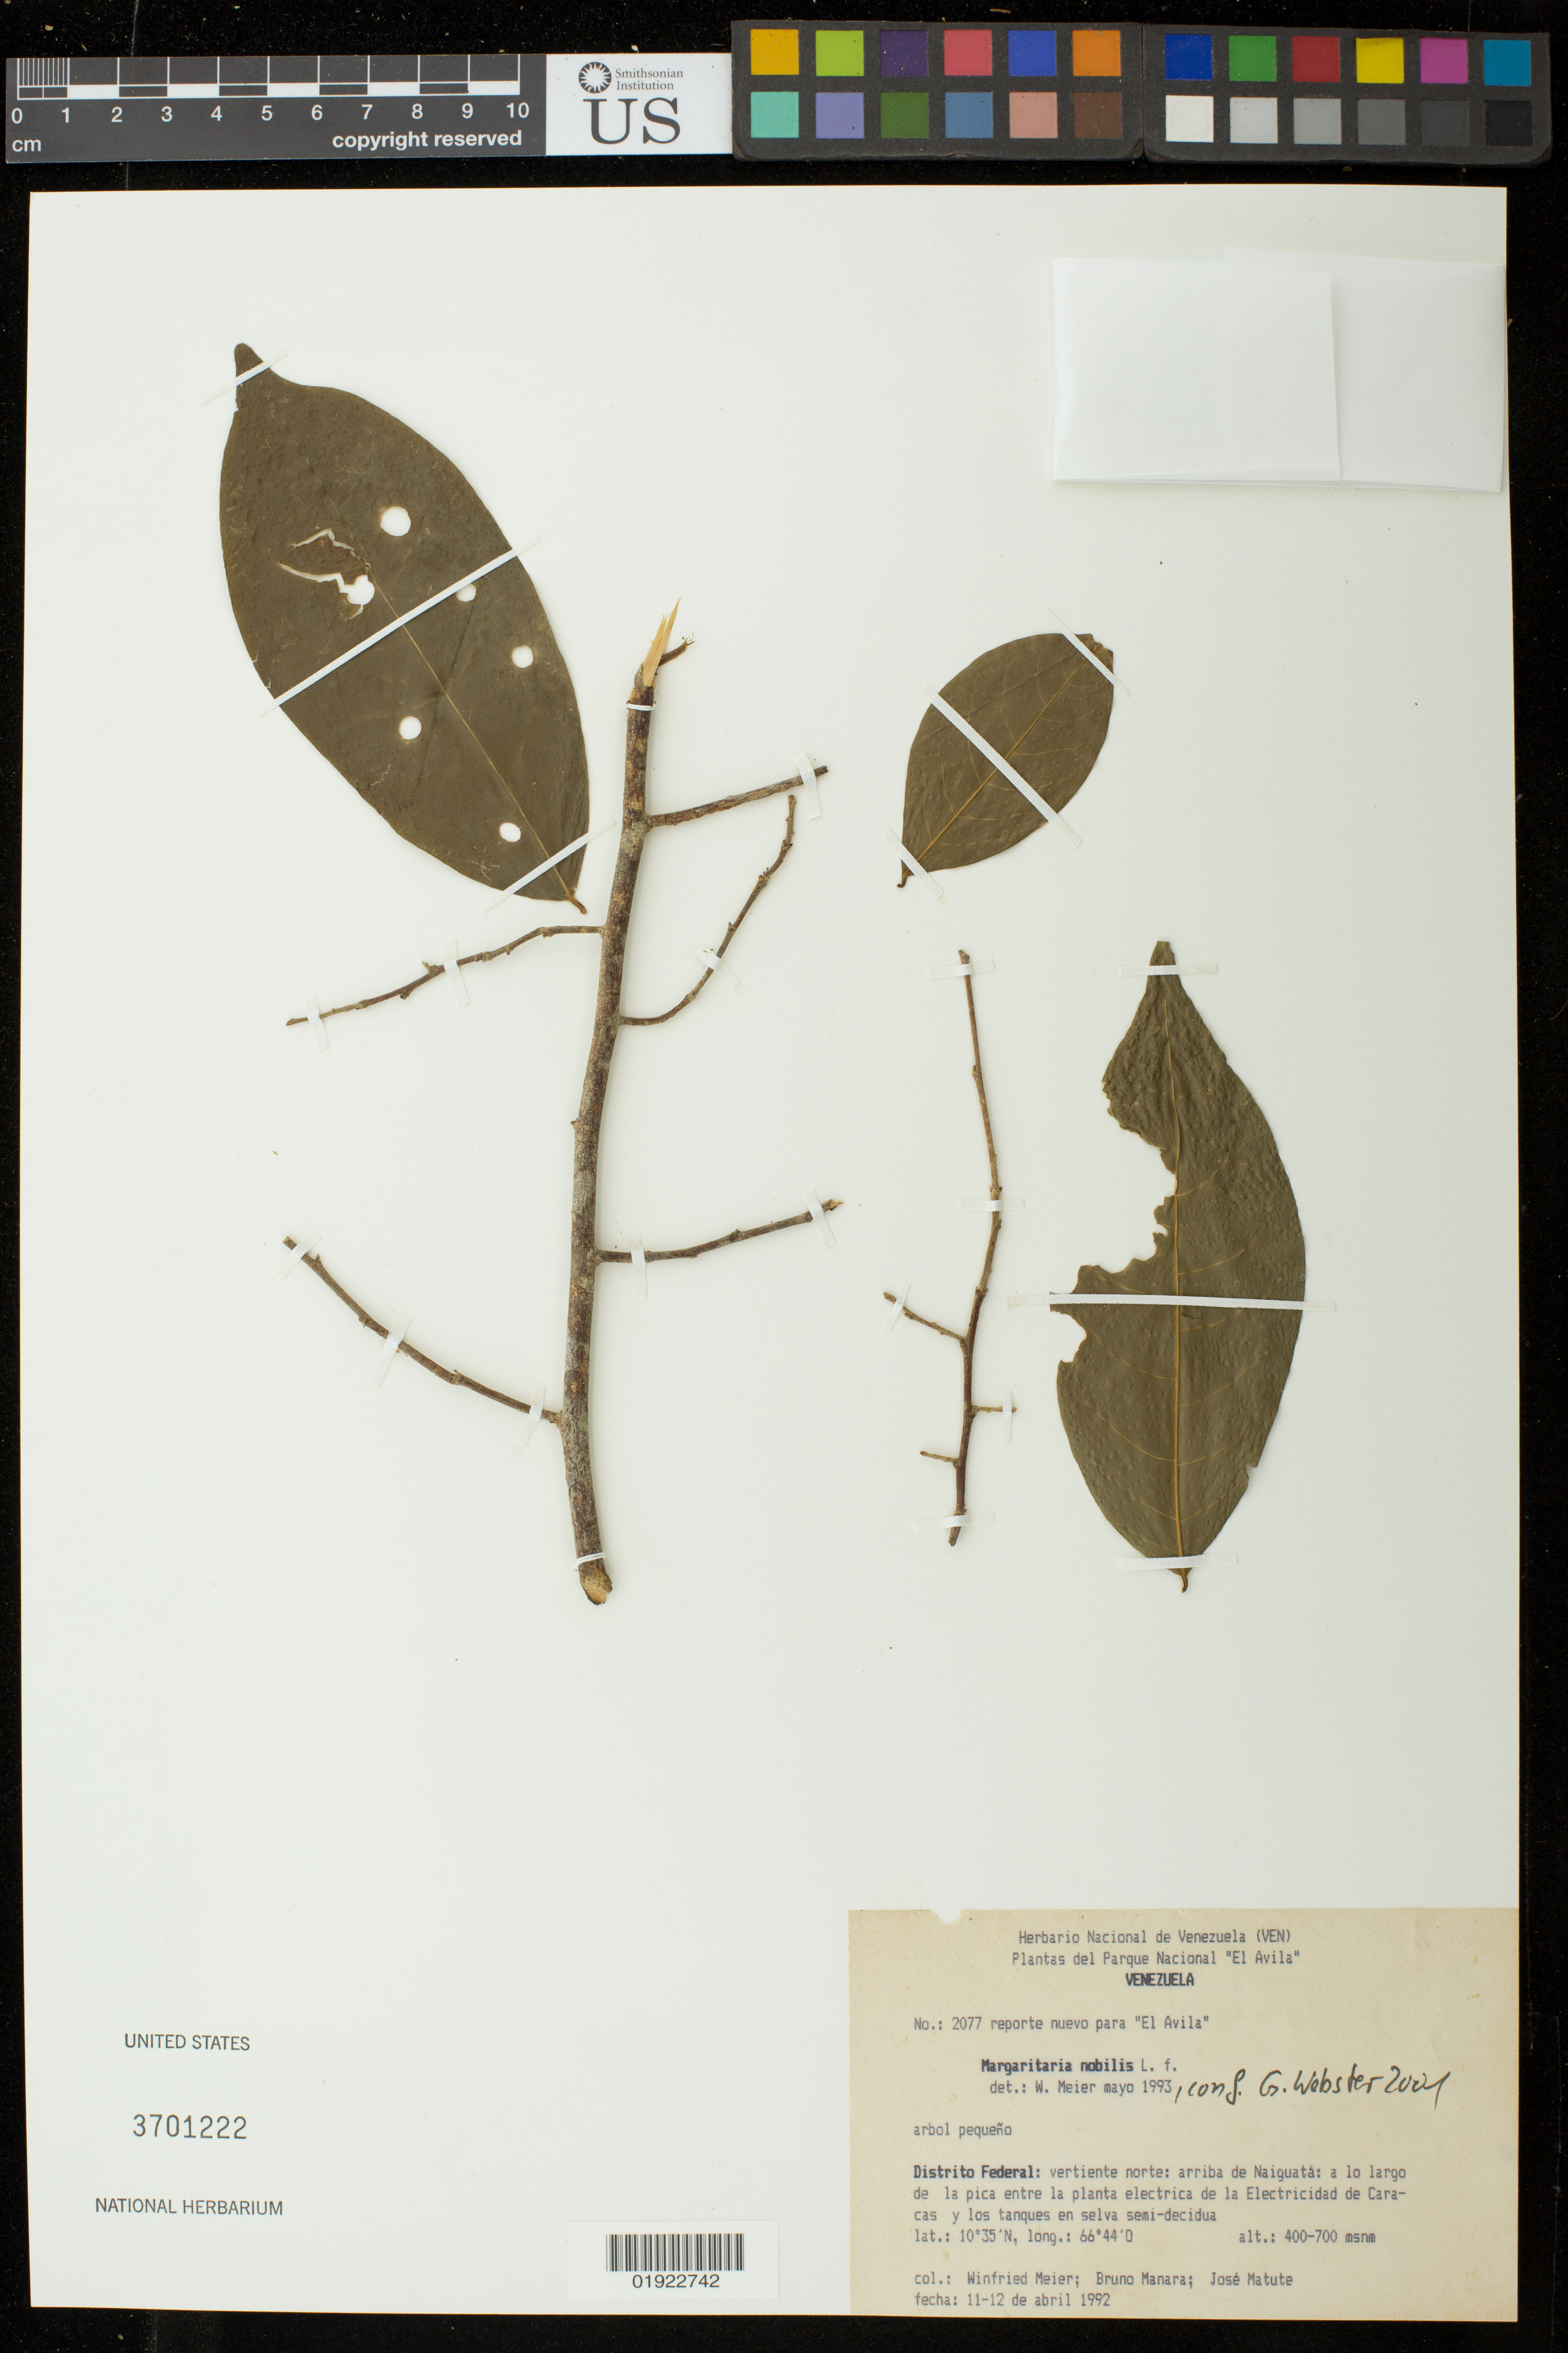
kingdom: Plantae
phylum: Tracheophyta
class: Magnoliopsida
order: Malpighiales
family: Phyllanthaceae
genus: Margaritaria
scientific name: Margaritaria nobilis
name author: L. f.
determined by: Meier, Winfried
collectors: W. Meier, B. Manara & J. Matute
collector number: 2077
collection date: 1992-04-11/1992-04-12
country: Venezuela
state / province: Miranda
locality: Parque Nacional "El Avila". vertiente norte: arriba de Naiguata: a lo largo de la pica entre la planta electrica de la Electricidad de Caracas y los tanques.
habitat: En selva semi-decidua.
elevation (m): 400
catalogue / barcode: US 3701222